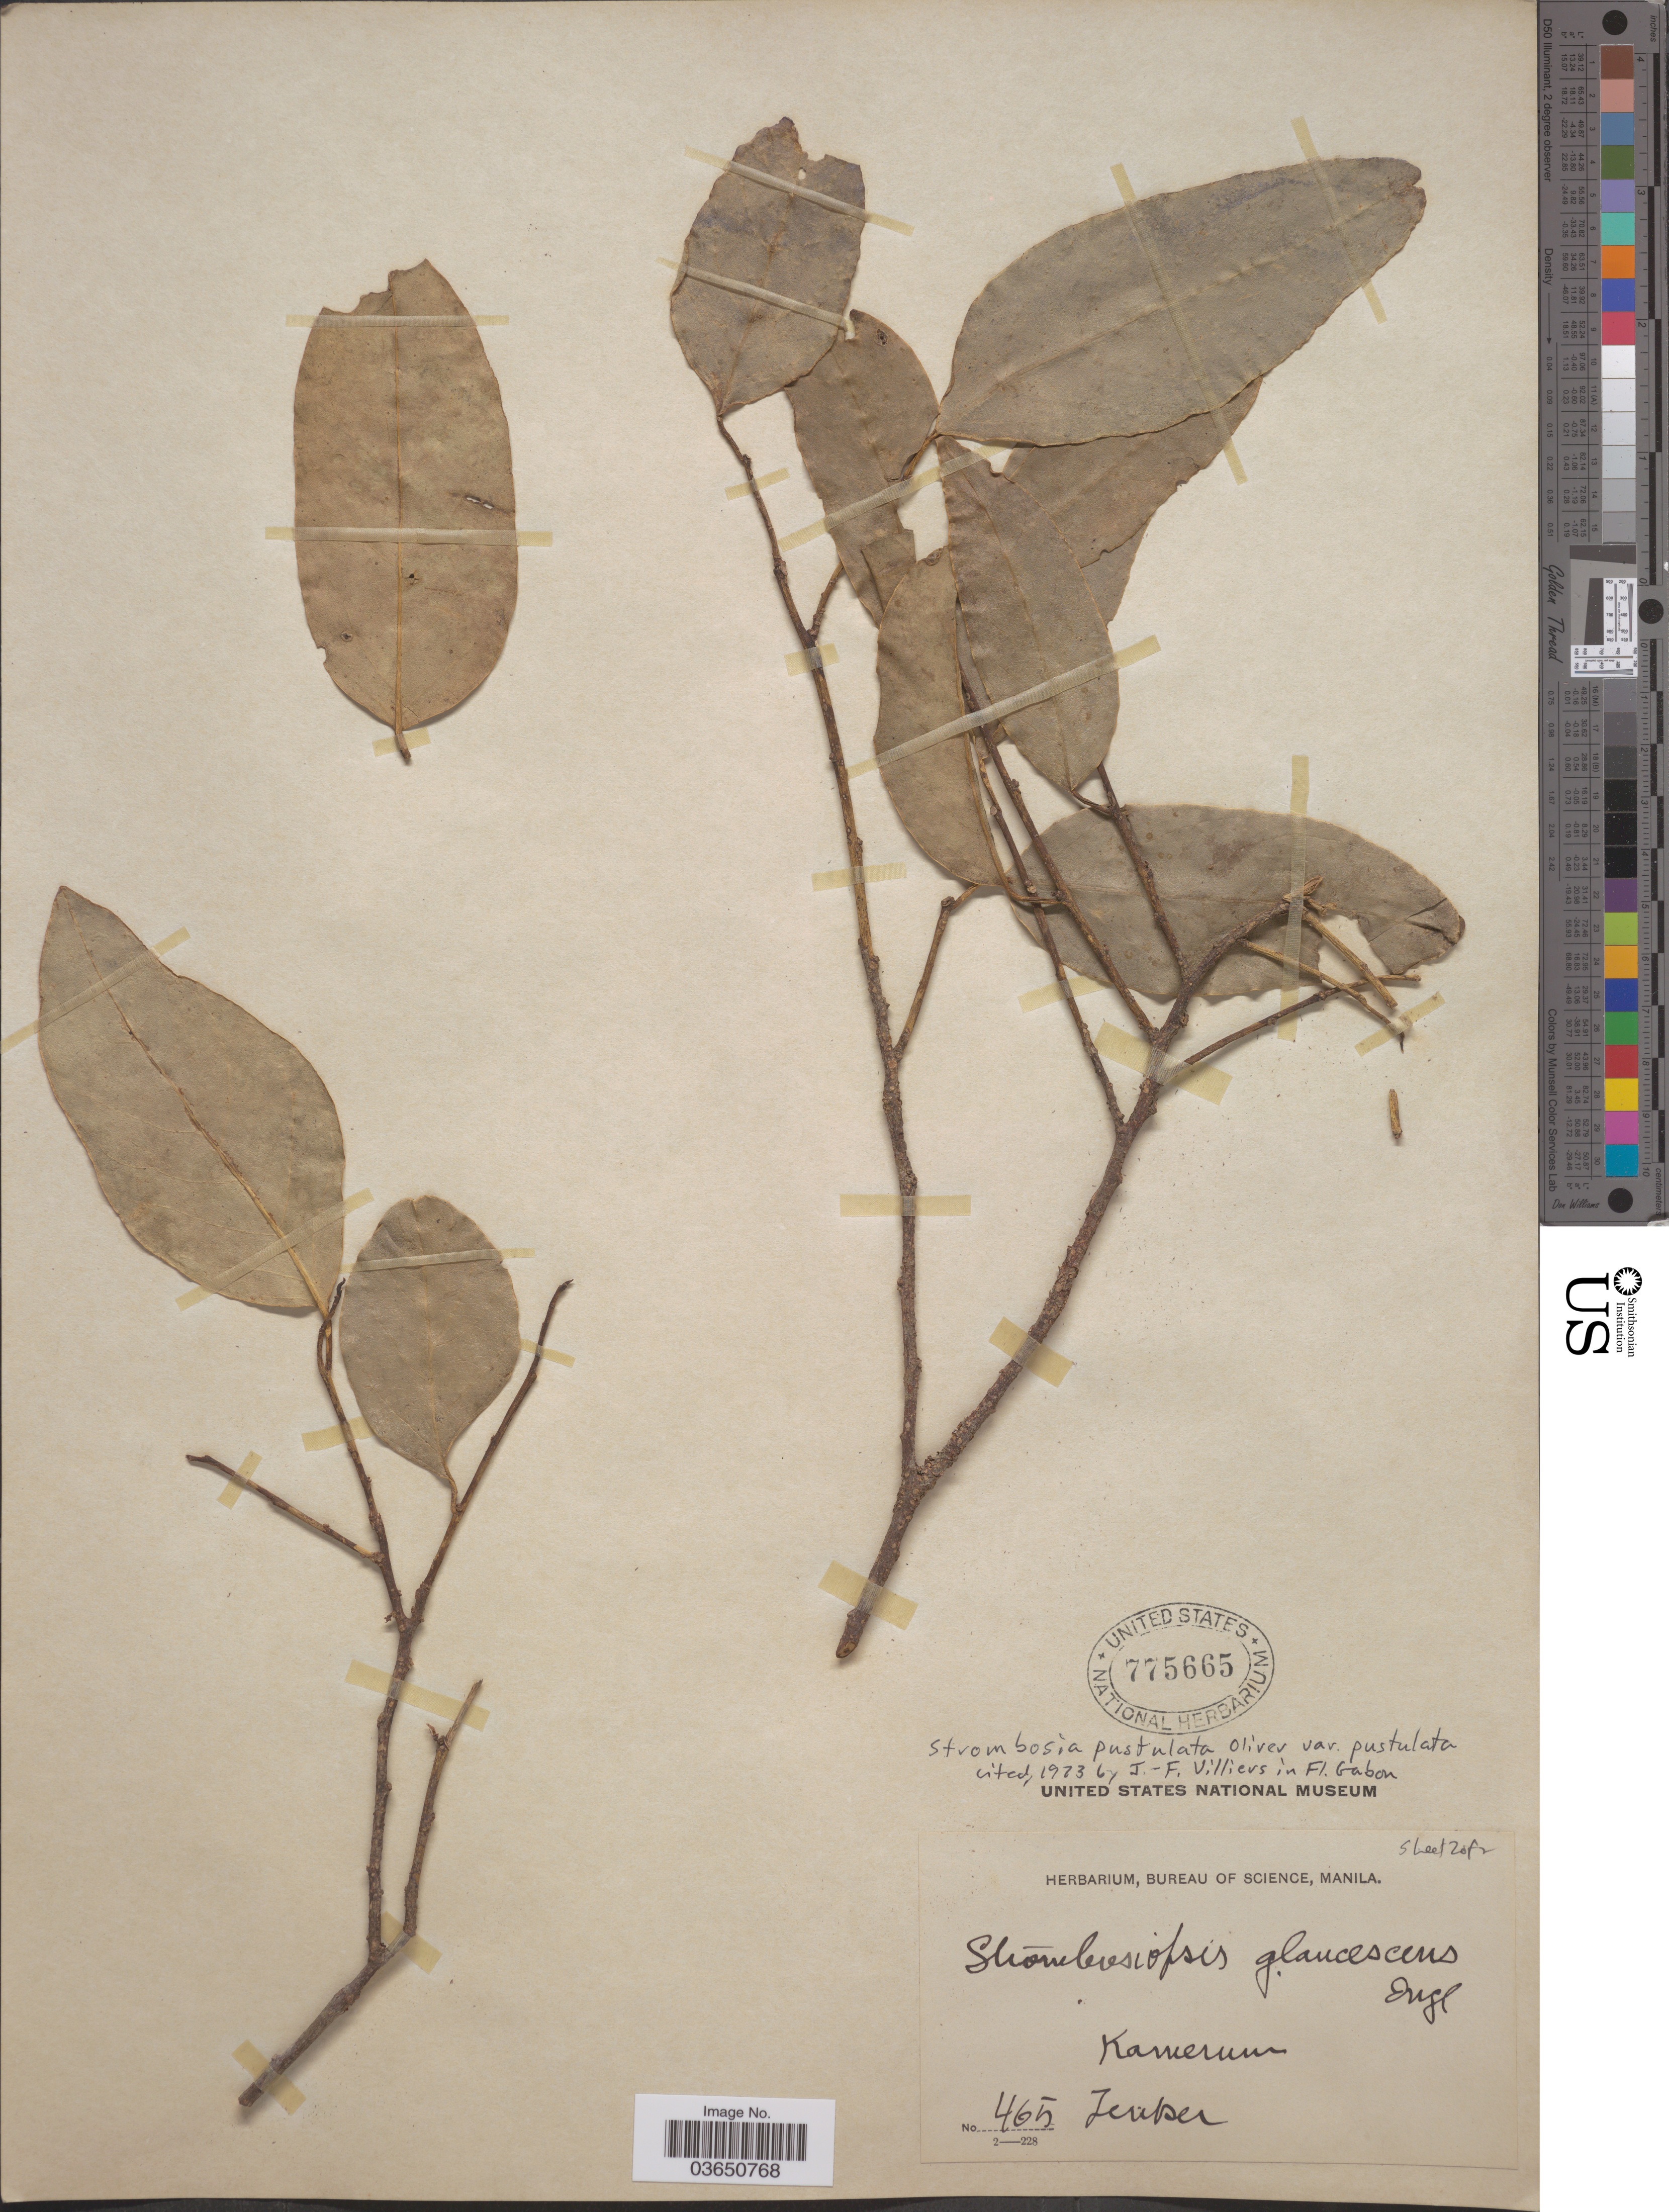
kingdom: Plantae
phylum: Tracheophyta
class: Magnoliopsida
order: Santalales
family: Strombosiaceae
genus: Strombosia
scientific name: Strombosia pustulata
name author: Oliv.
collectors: Zenker, --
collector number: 465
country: Cameroon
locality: Kamerun.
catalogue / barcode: US 775665